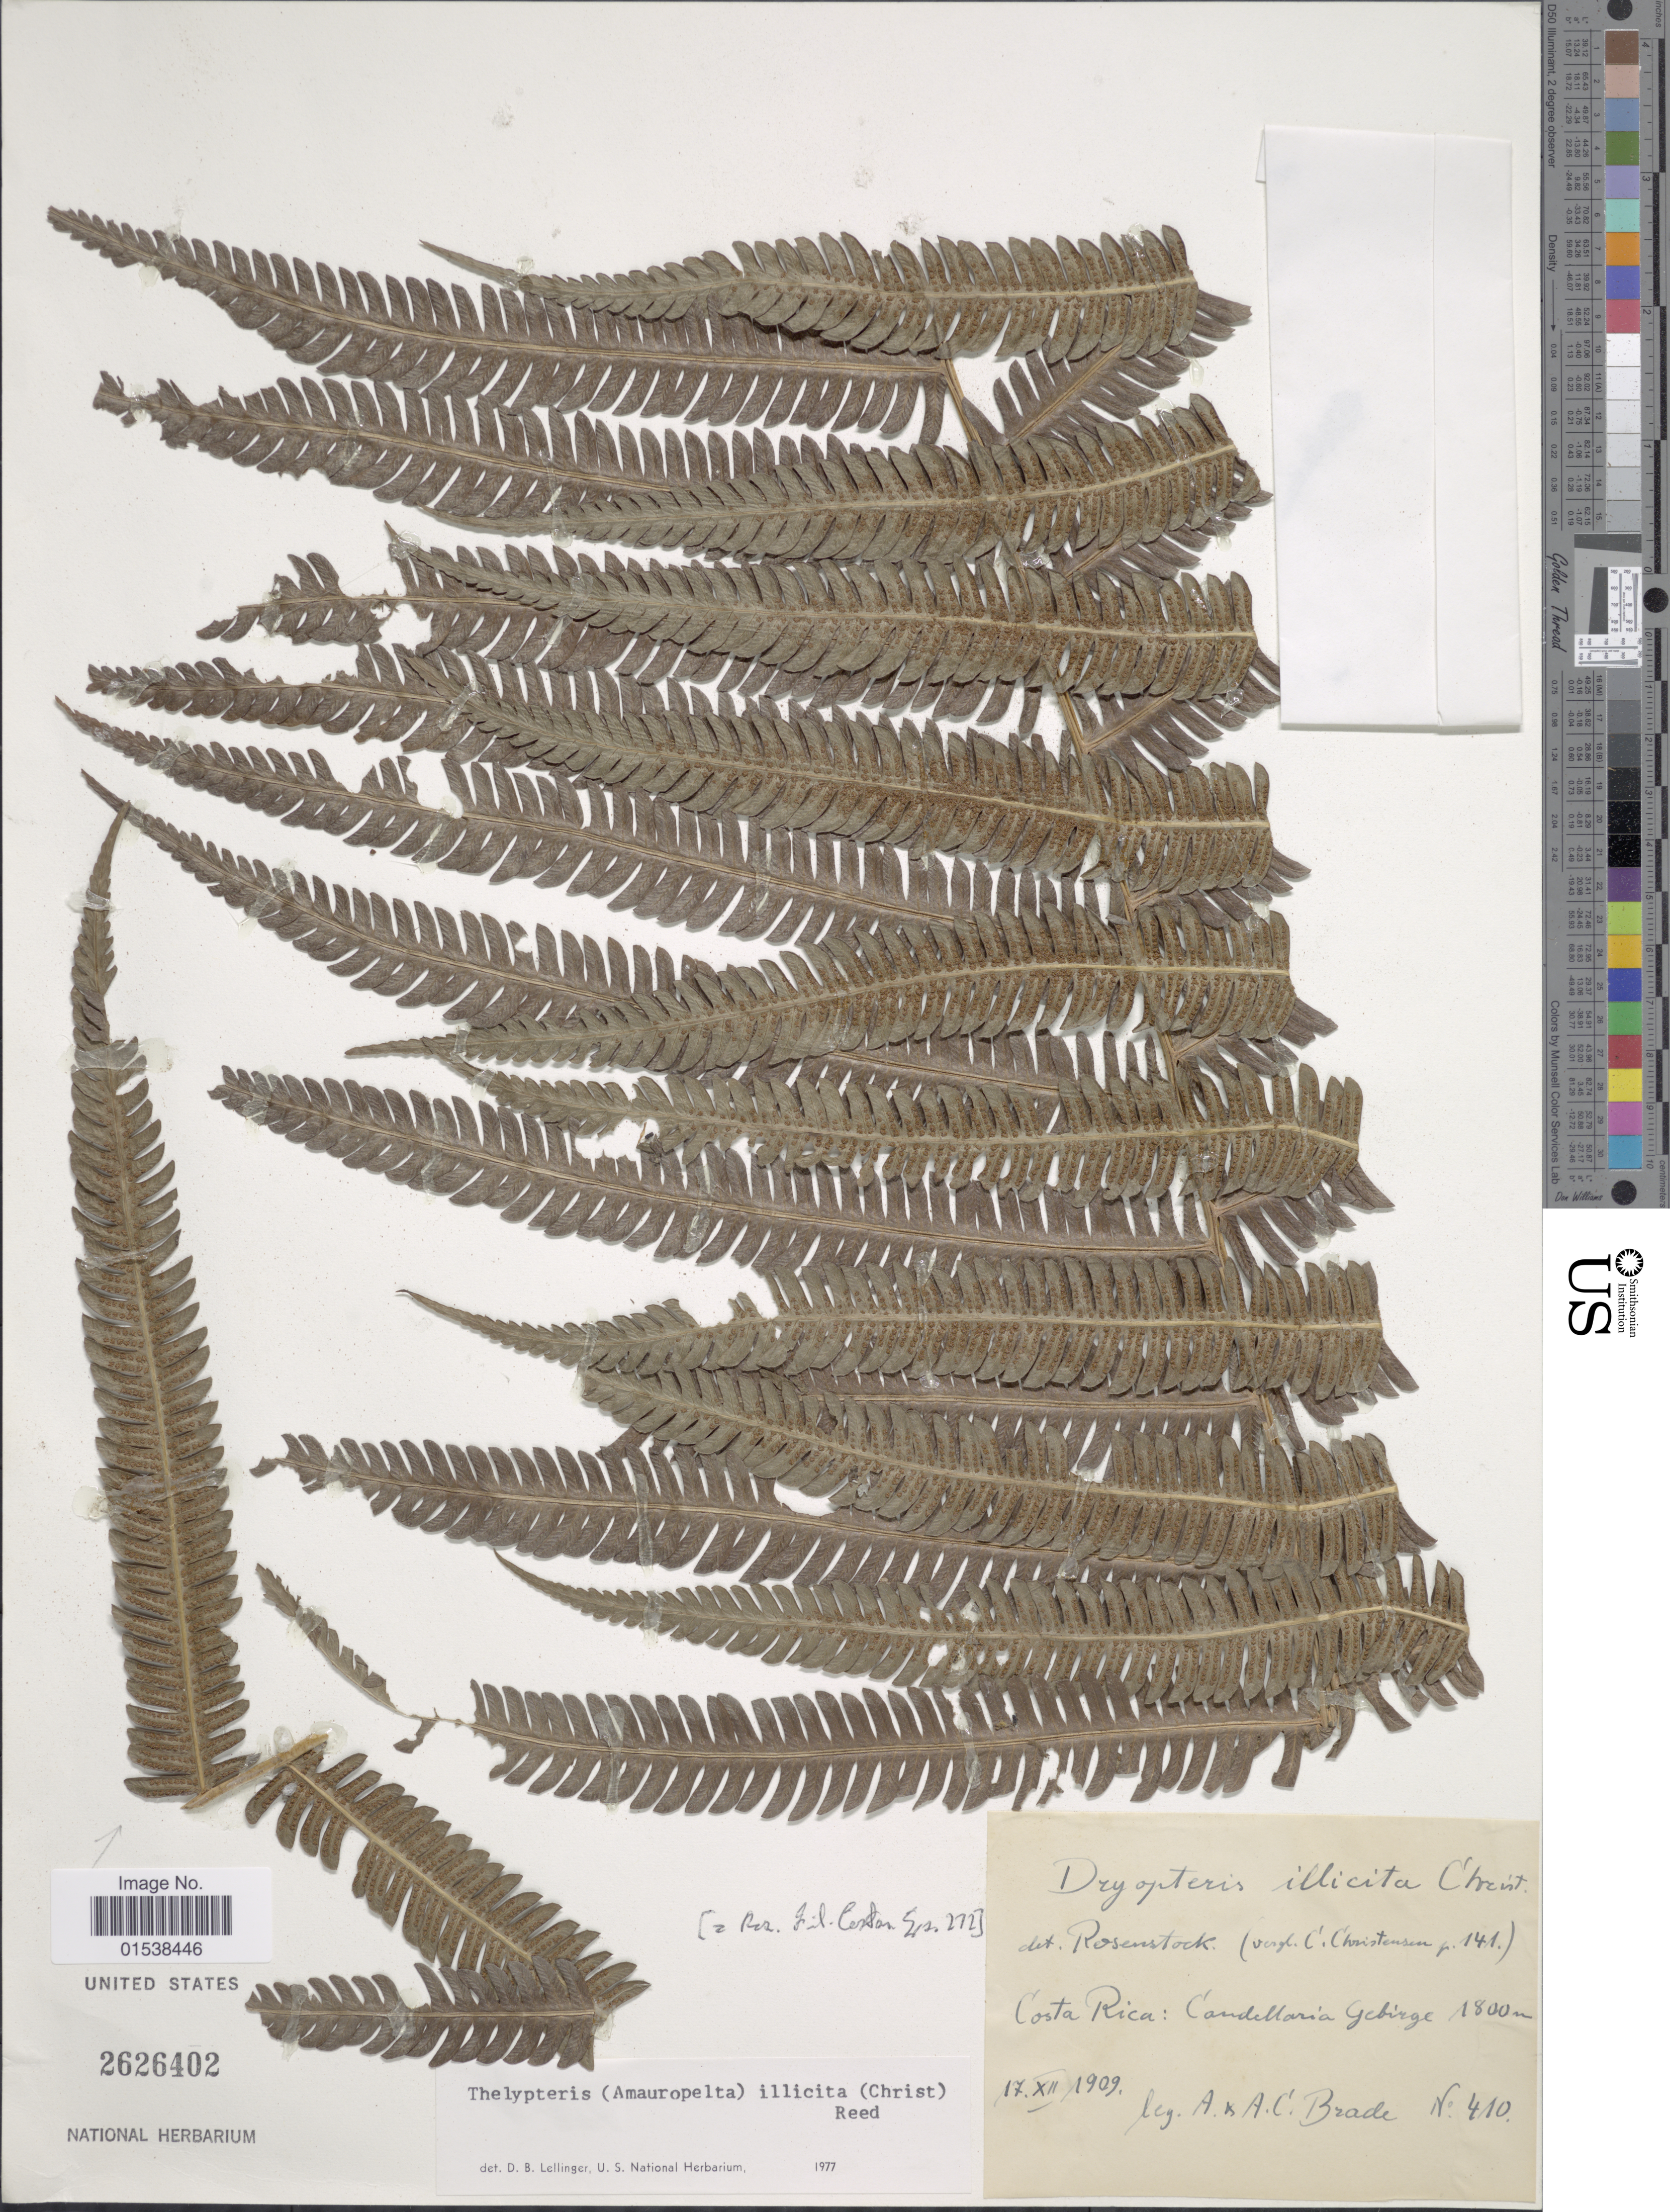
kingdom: Plantae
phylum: Tracheophyta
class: Polypodiopsida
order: Polypodiales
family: Thelypteridaceae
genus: Amauropelta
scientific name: Amauropelta pachyrachis var. pachyrachis (Kunze) comb. nov., ined 2015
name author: (Kunze)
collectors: A. Brade & A. C. Brade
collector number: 410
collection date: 1909-12-17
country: Costa Rica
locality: Costa Rica: Candellaria Gebirge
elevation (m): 1800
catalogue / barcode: US 2626402